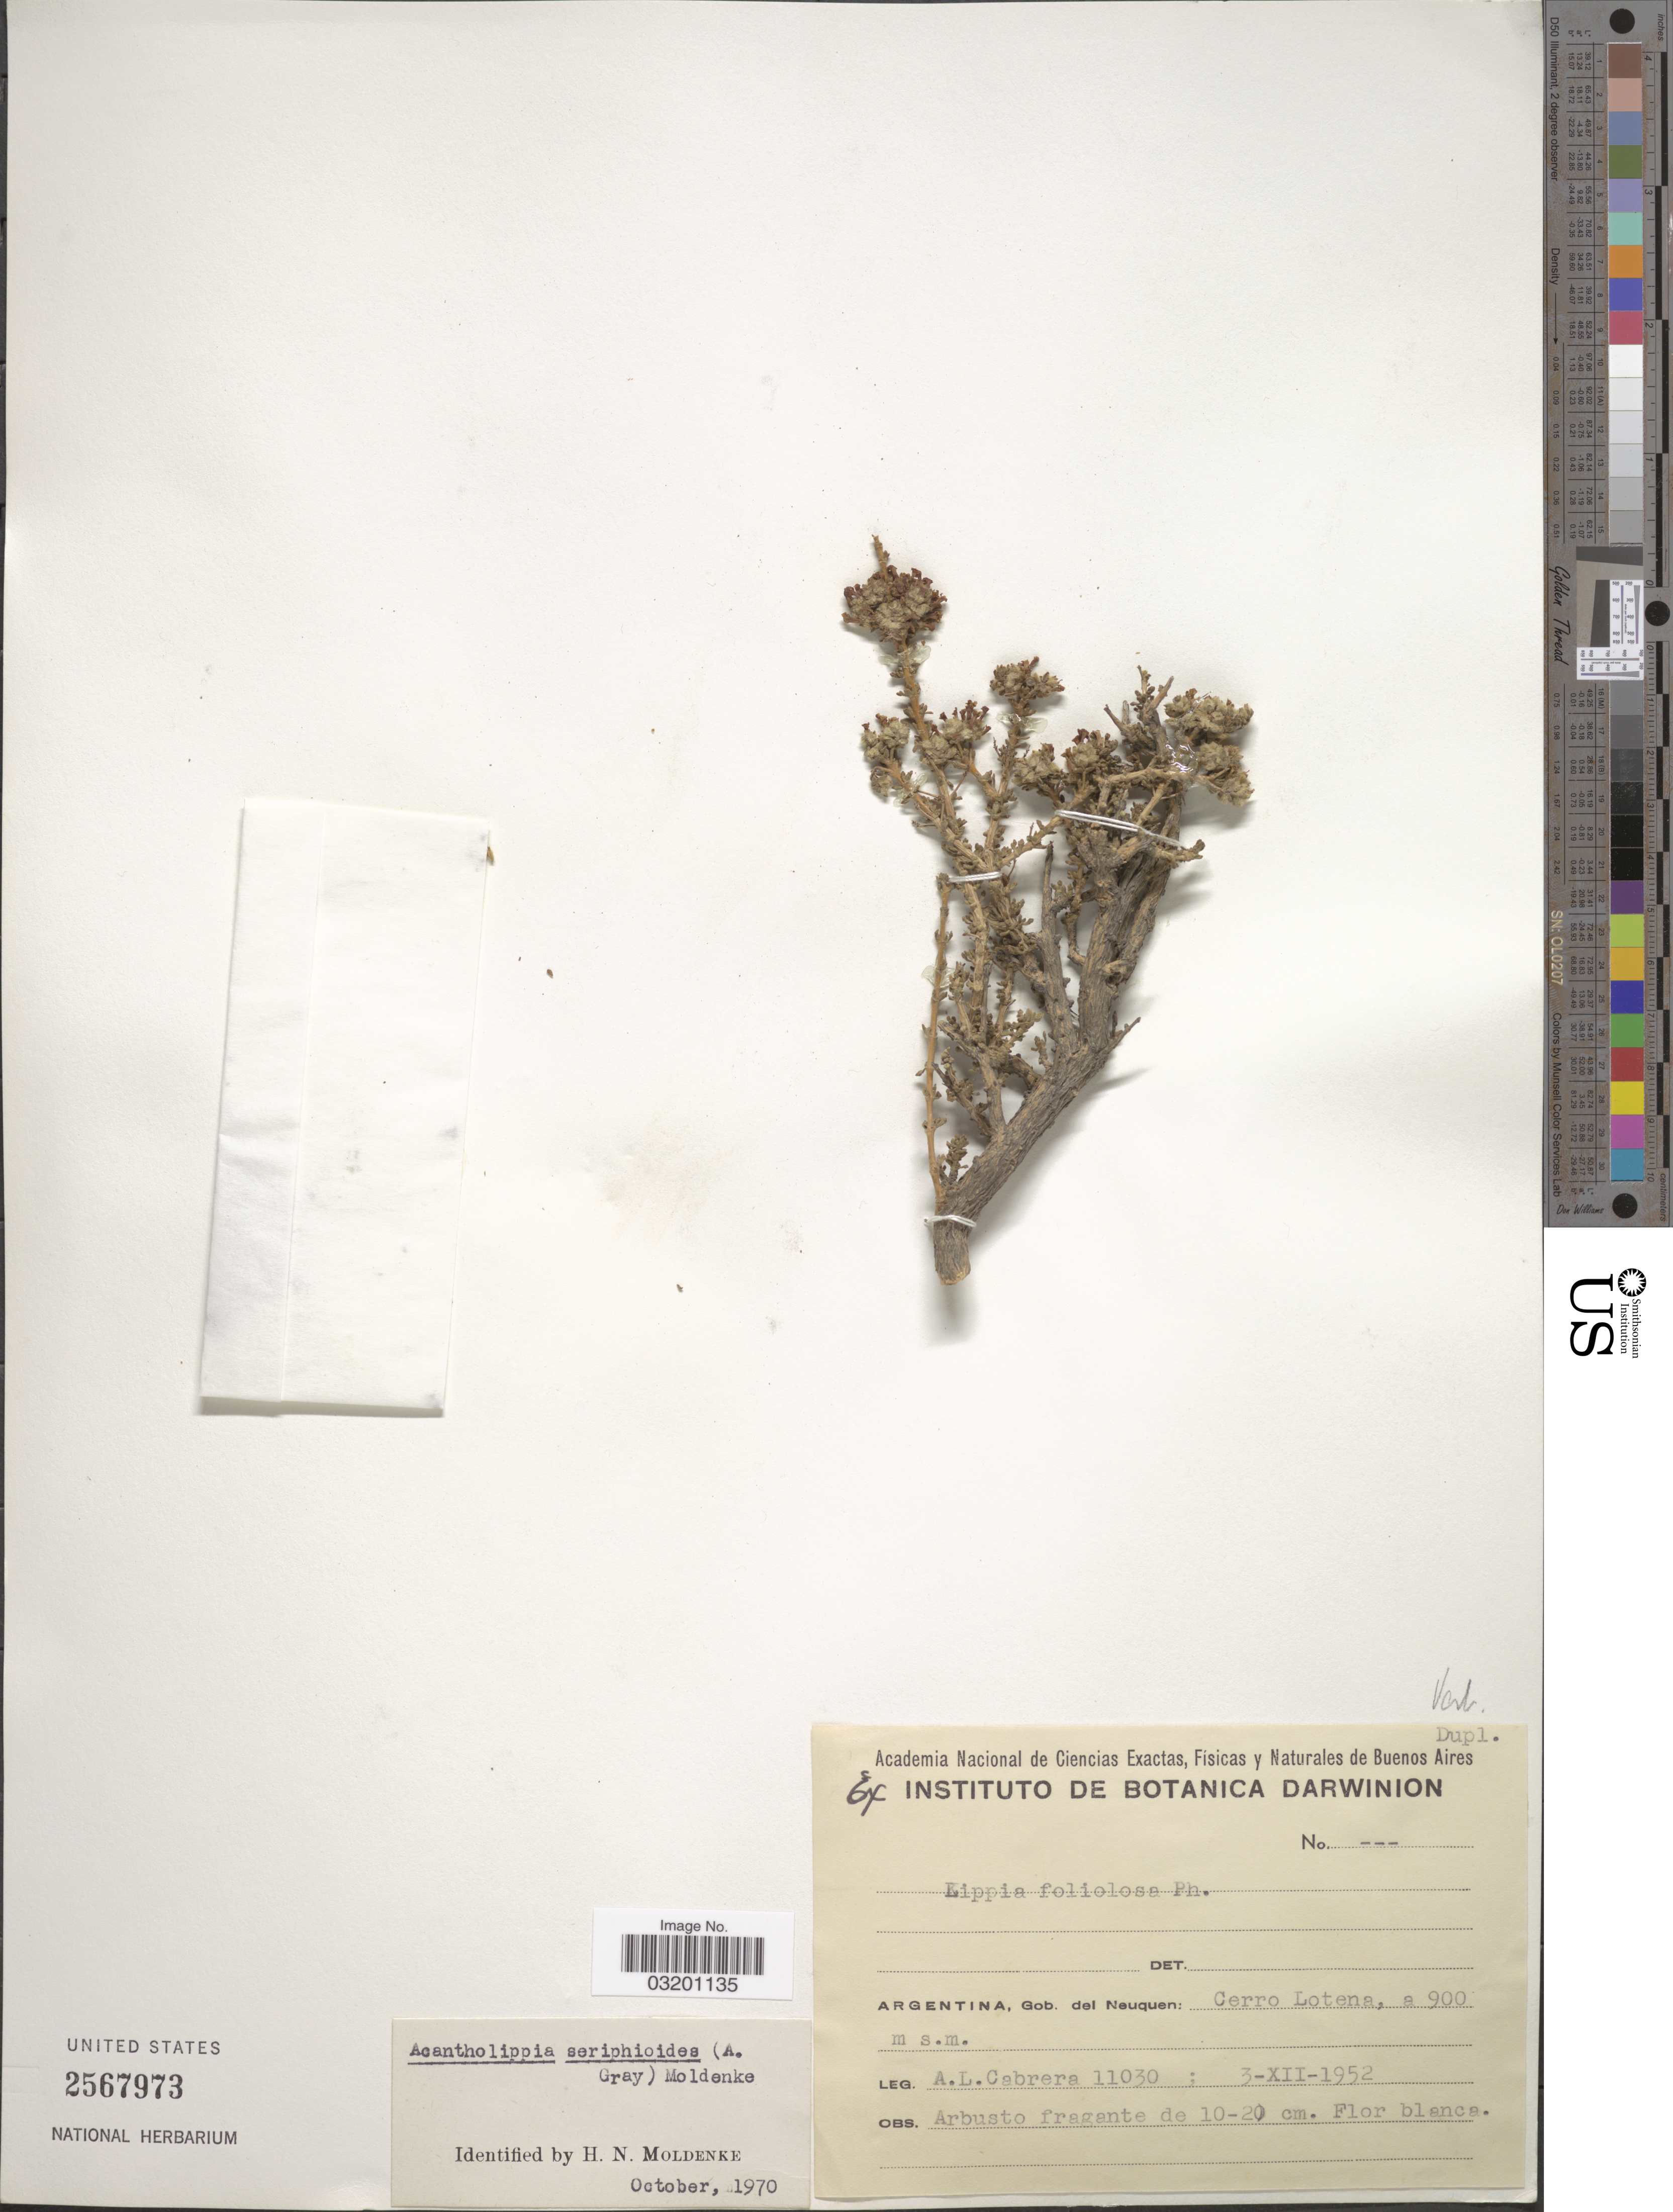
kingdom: Plantae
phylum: Tracheophyta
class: Magnoliopsida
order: Lamiales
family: Verbenaceae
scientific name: Acantholippa seriphioides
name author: (A. Gray) Moldenke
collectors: A. L. Cabrera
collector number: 11030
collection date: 1952-12-03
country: Argentina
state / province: Neuquen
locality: Gob. del Neuquen. Cerro Lotena.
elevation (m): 900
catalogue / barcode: US 2567973